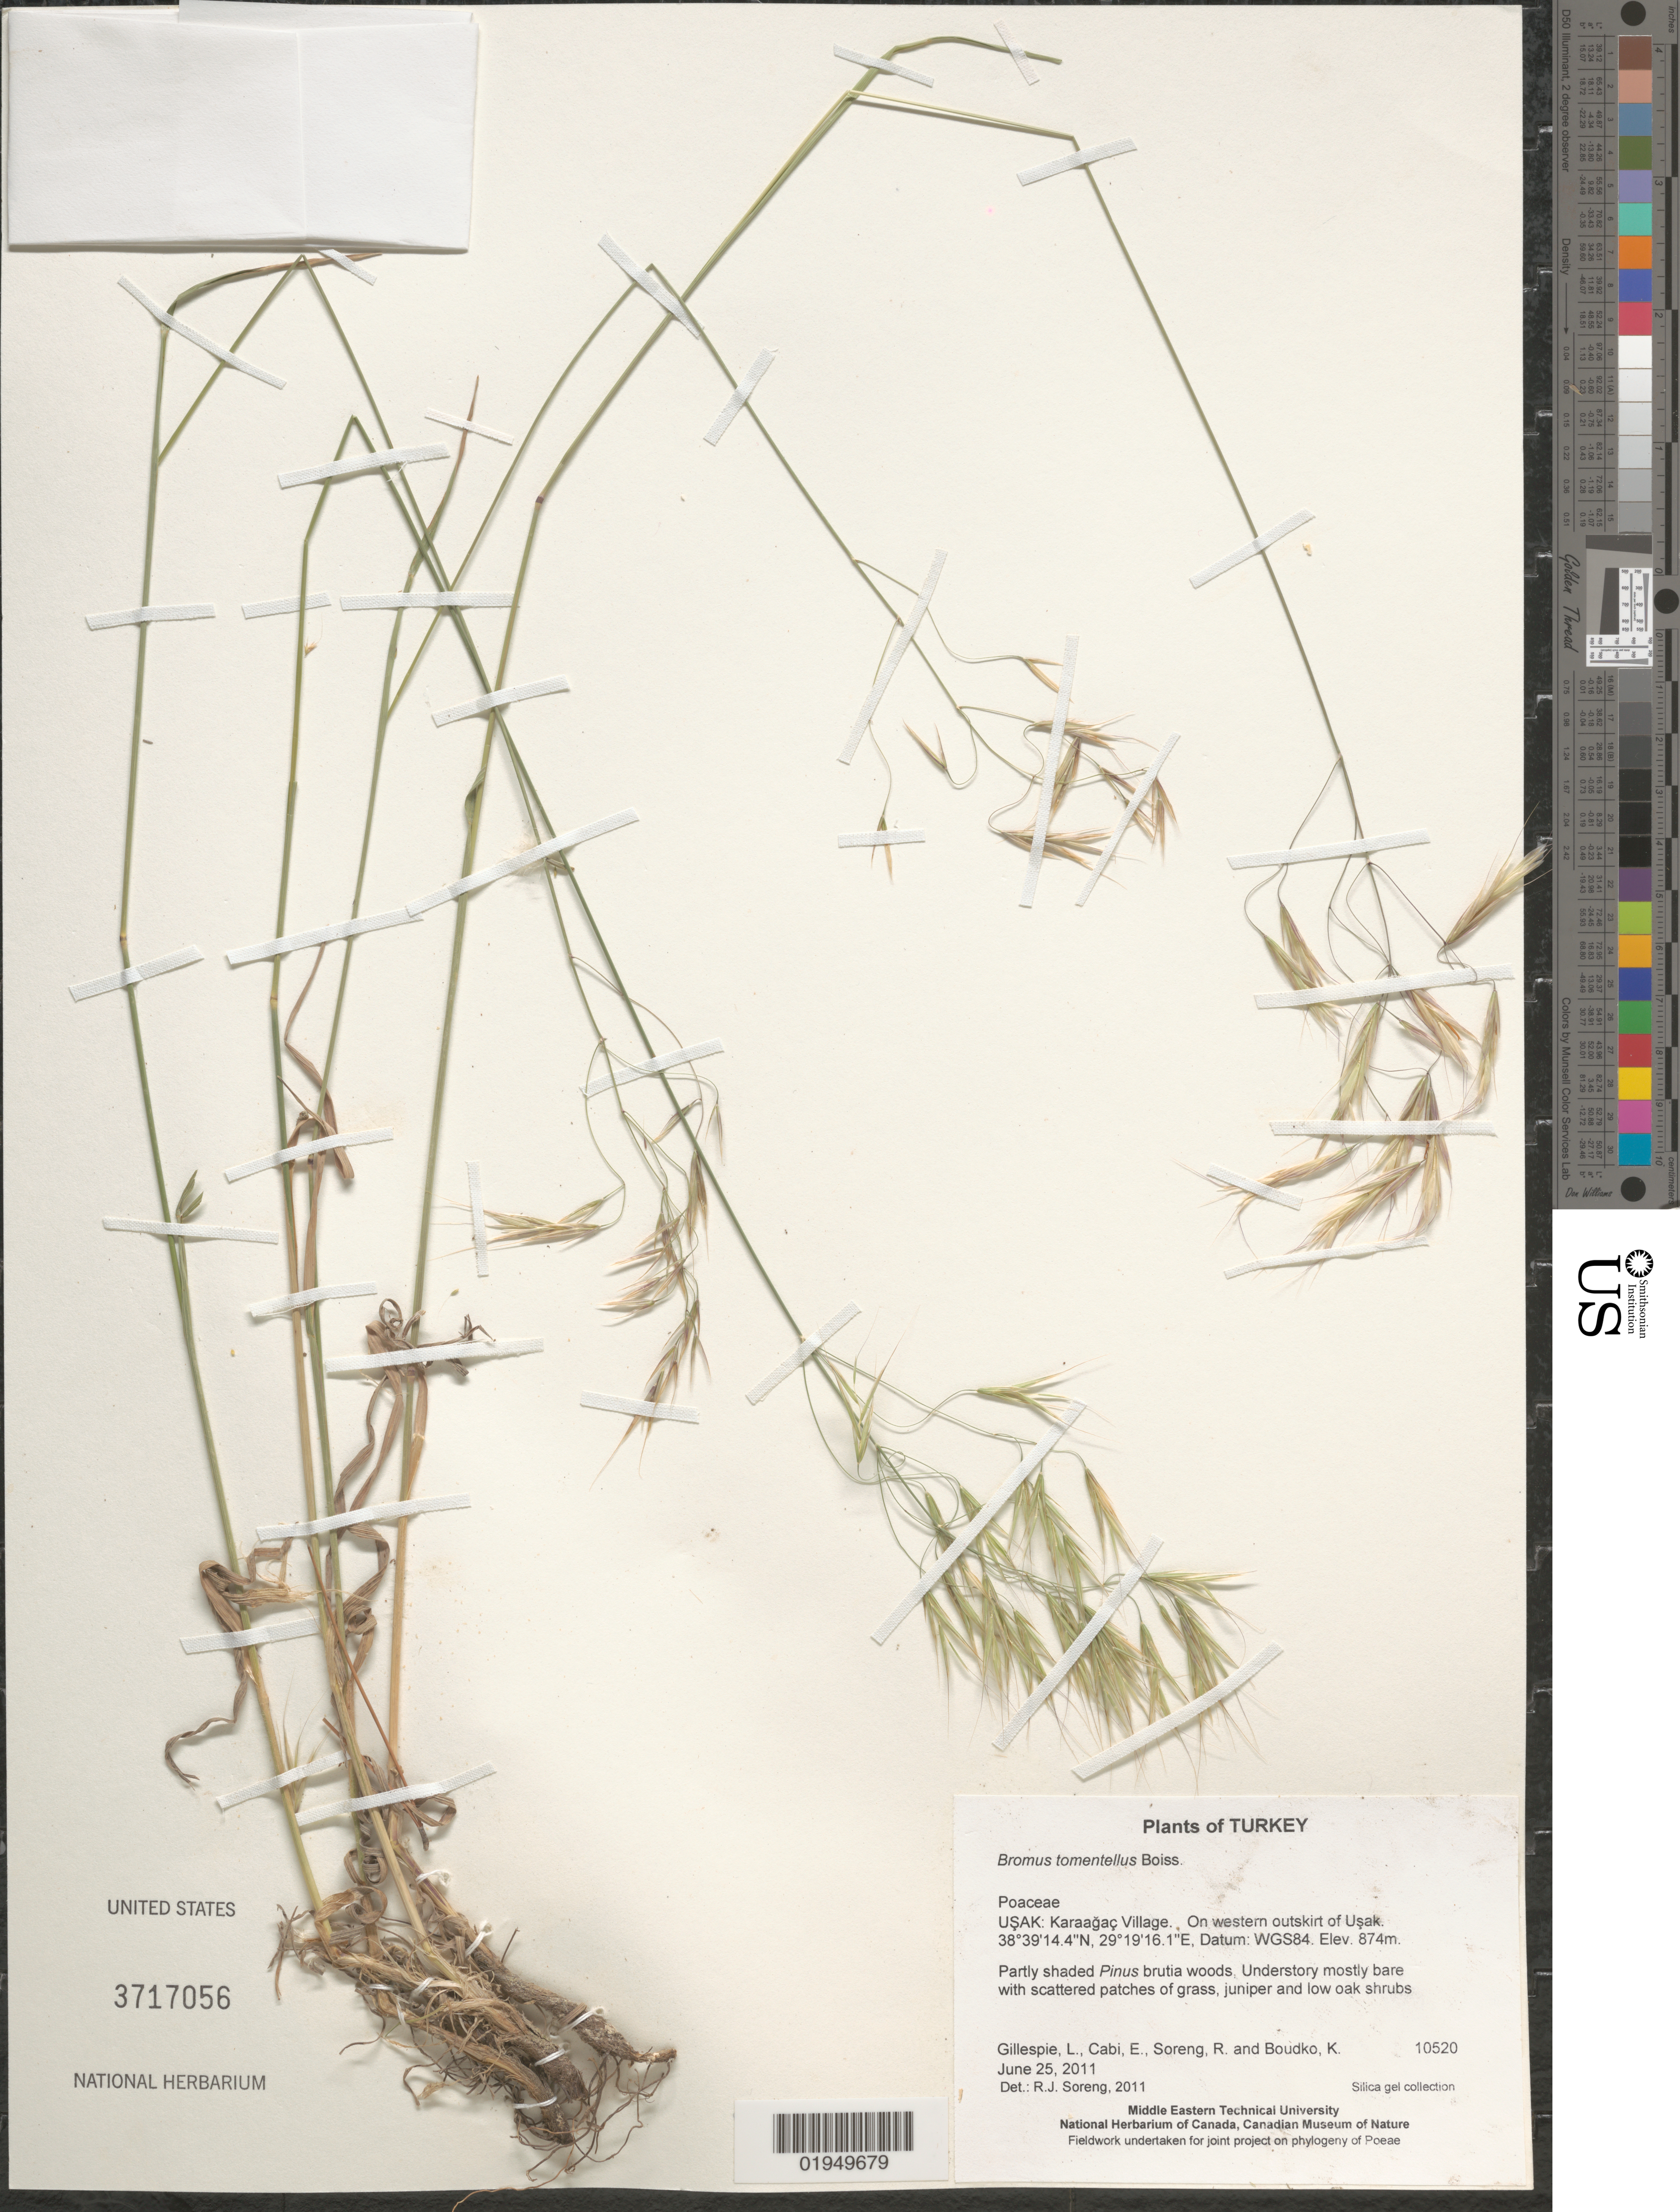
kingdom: Plantae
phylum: Tracheophyta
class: Liliopsida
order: Poales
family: Poaceae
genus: Bromus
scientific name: Bromus tomentellus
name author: Boiss.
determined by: Soreng, Robert J., Research Associate (BOT), Smithsonian Institution - National Museum of Natural History (UNITED STATES)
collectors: L. J. Gillespie, E. Cabi, R. J. Soreng & K. Boudko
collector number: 10520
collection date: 2011-06-25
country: Turkey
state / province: Usak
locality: Karaagaç Village. On western outskirt of Usak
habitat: Partly shaded Pinus brutia woods, Understory mostly bare with scattered patches of grass, juniper and low oak shrubs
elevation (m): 874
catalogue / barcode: US 3717056